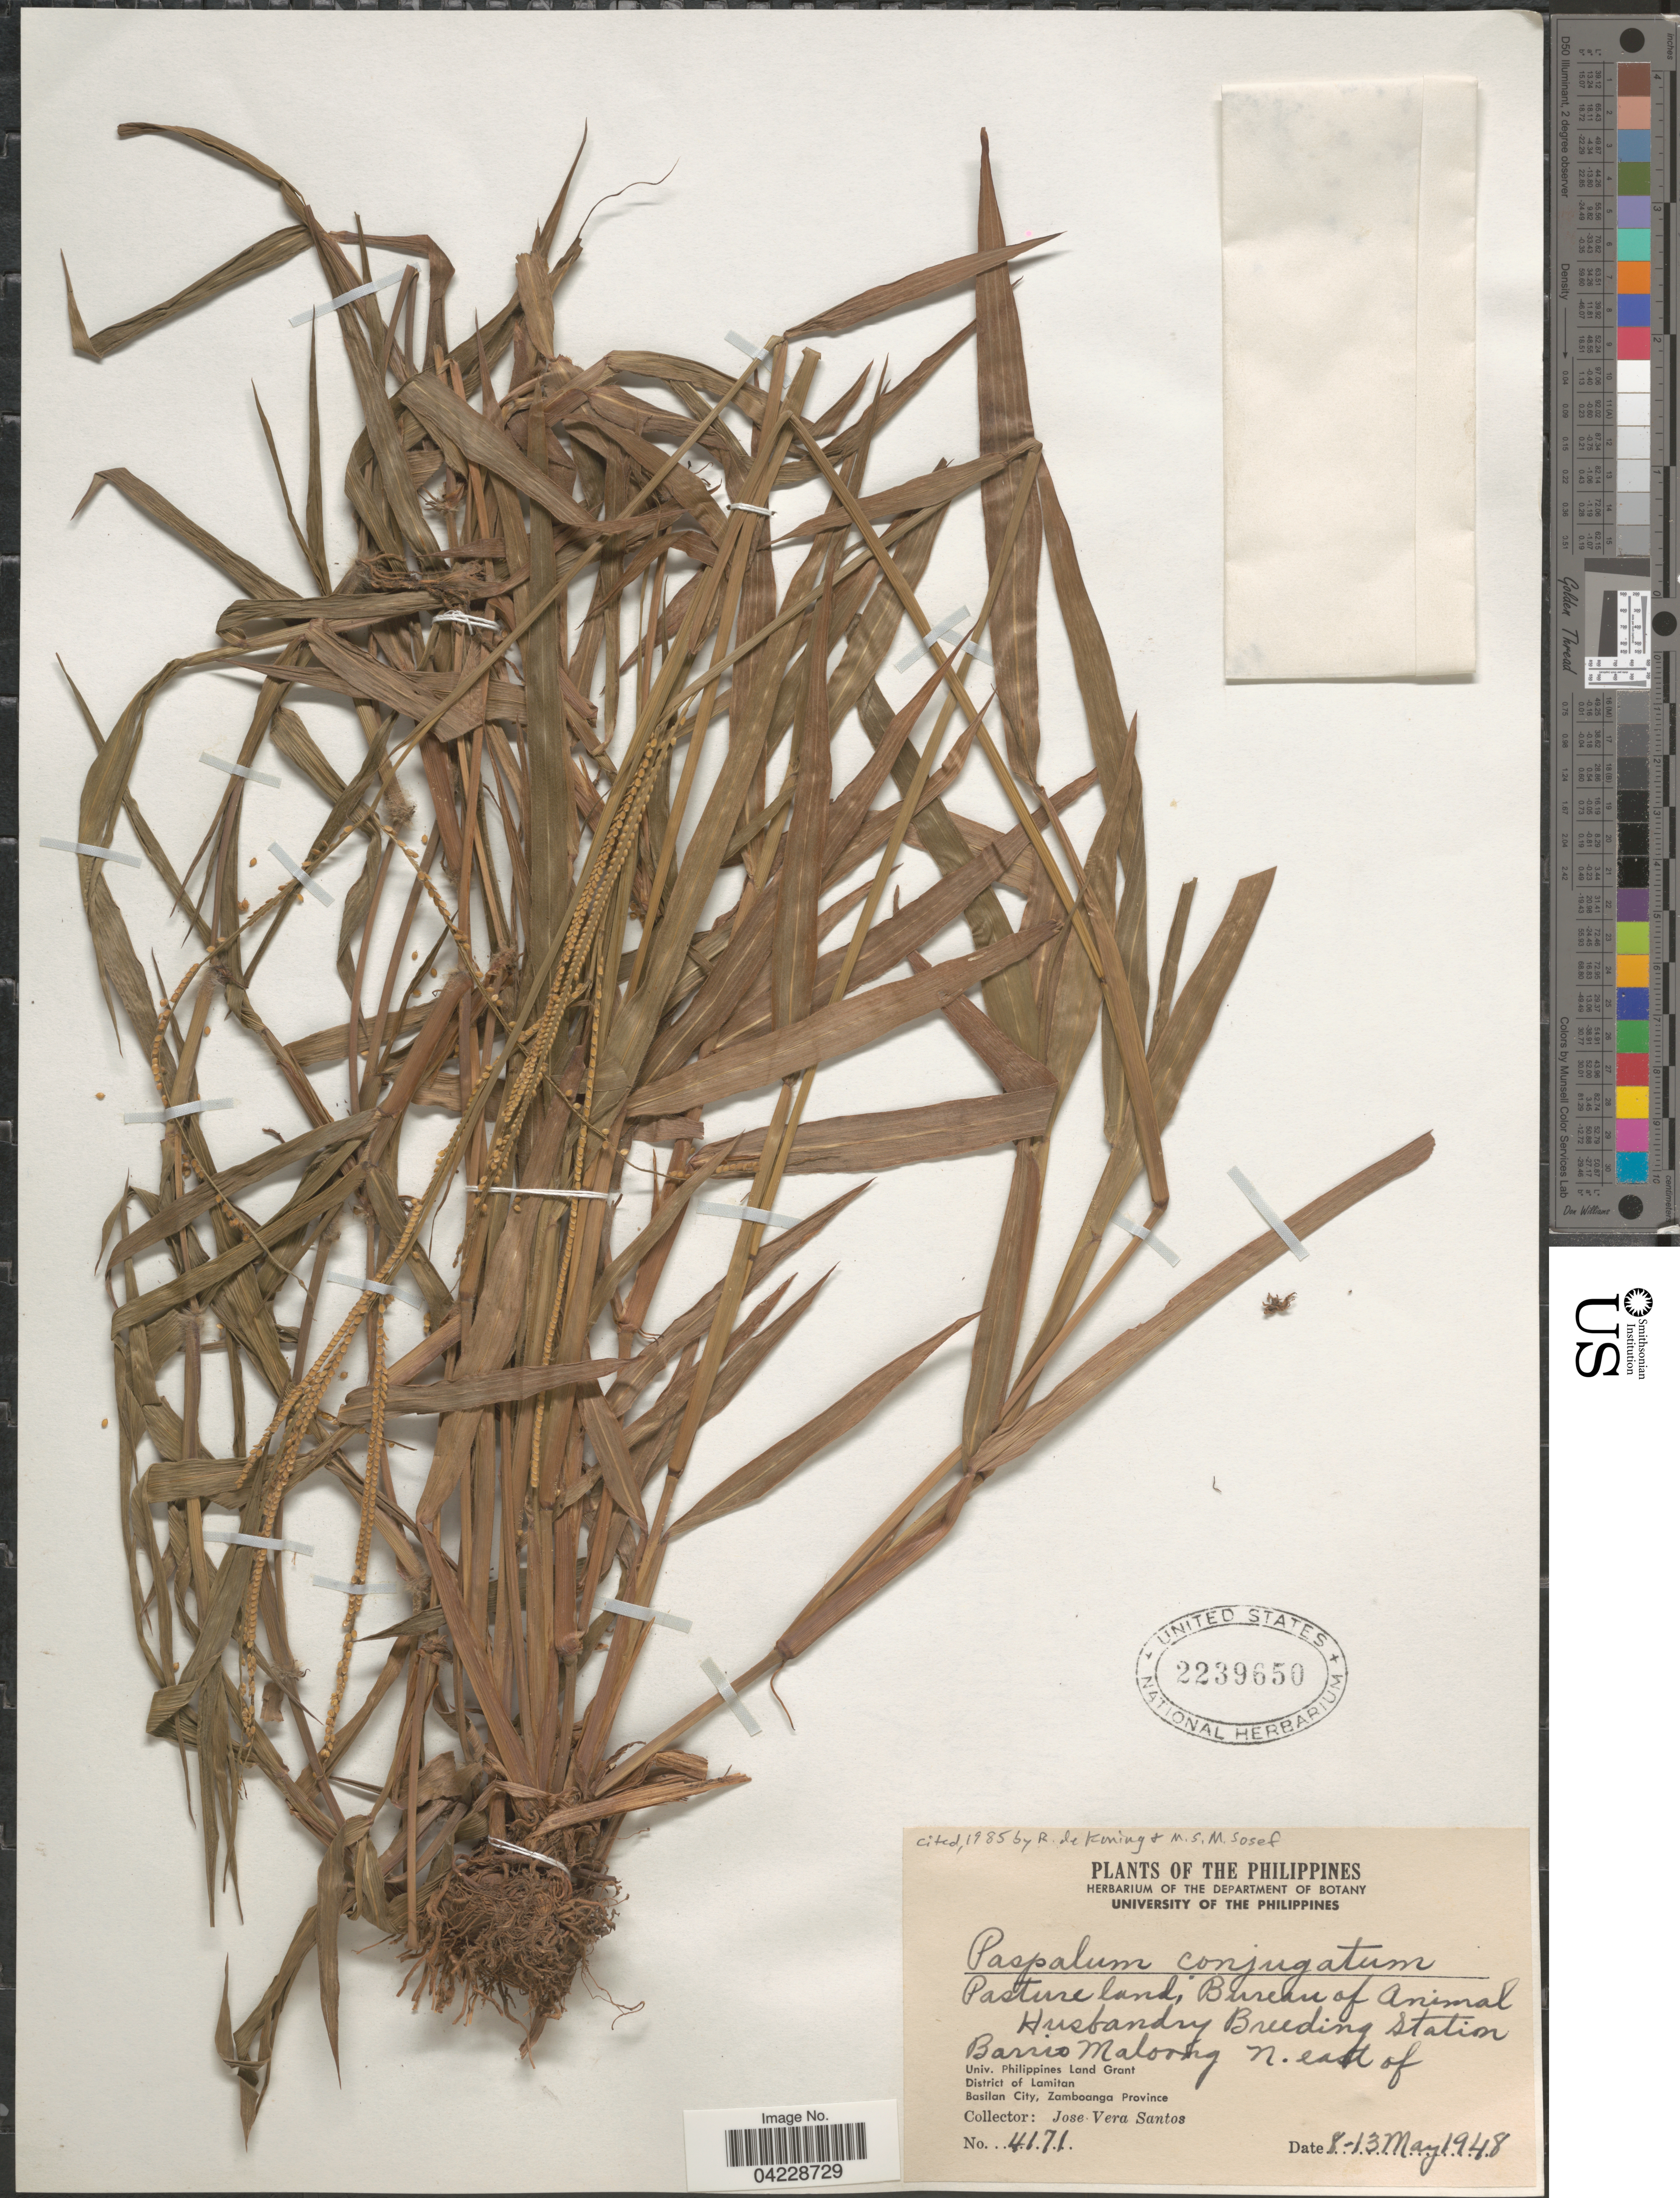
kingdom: Plantae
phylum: Tracheophyta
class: Liliopsida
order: Poales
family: Poaceae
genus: Paspalum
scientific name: Paspalum conjugatum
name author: P.J. Bergius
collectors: J. Santos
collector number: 4171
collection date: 1948-05-08/1948-05-13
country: Philippines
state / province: Muslim Mindanao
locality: Pasture land, Bureau of Animal Husbandry Breeding Station Barrio Maloong N. east of Univ. Philippines Land Grant. District of Lamitan. Basilan City, Zamboanga Province.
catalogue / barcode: US 2239650